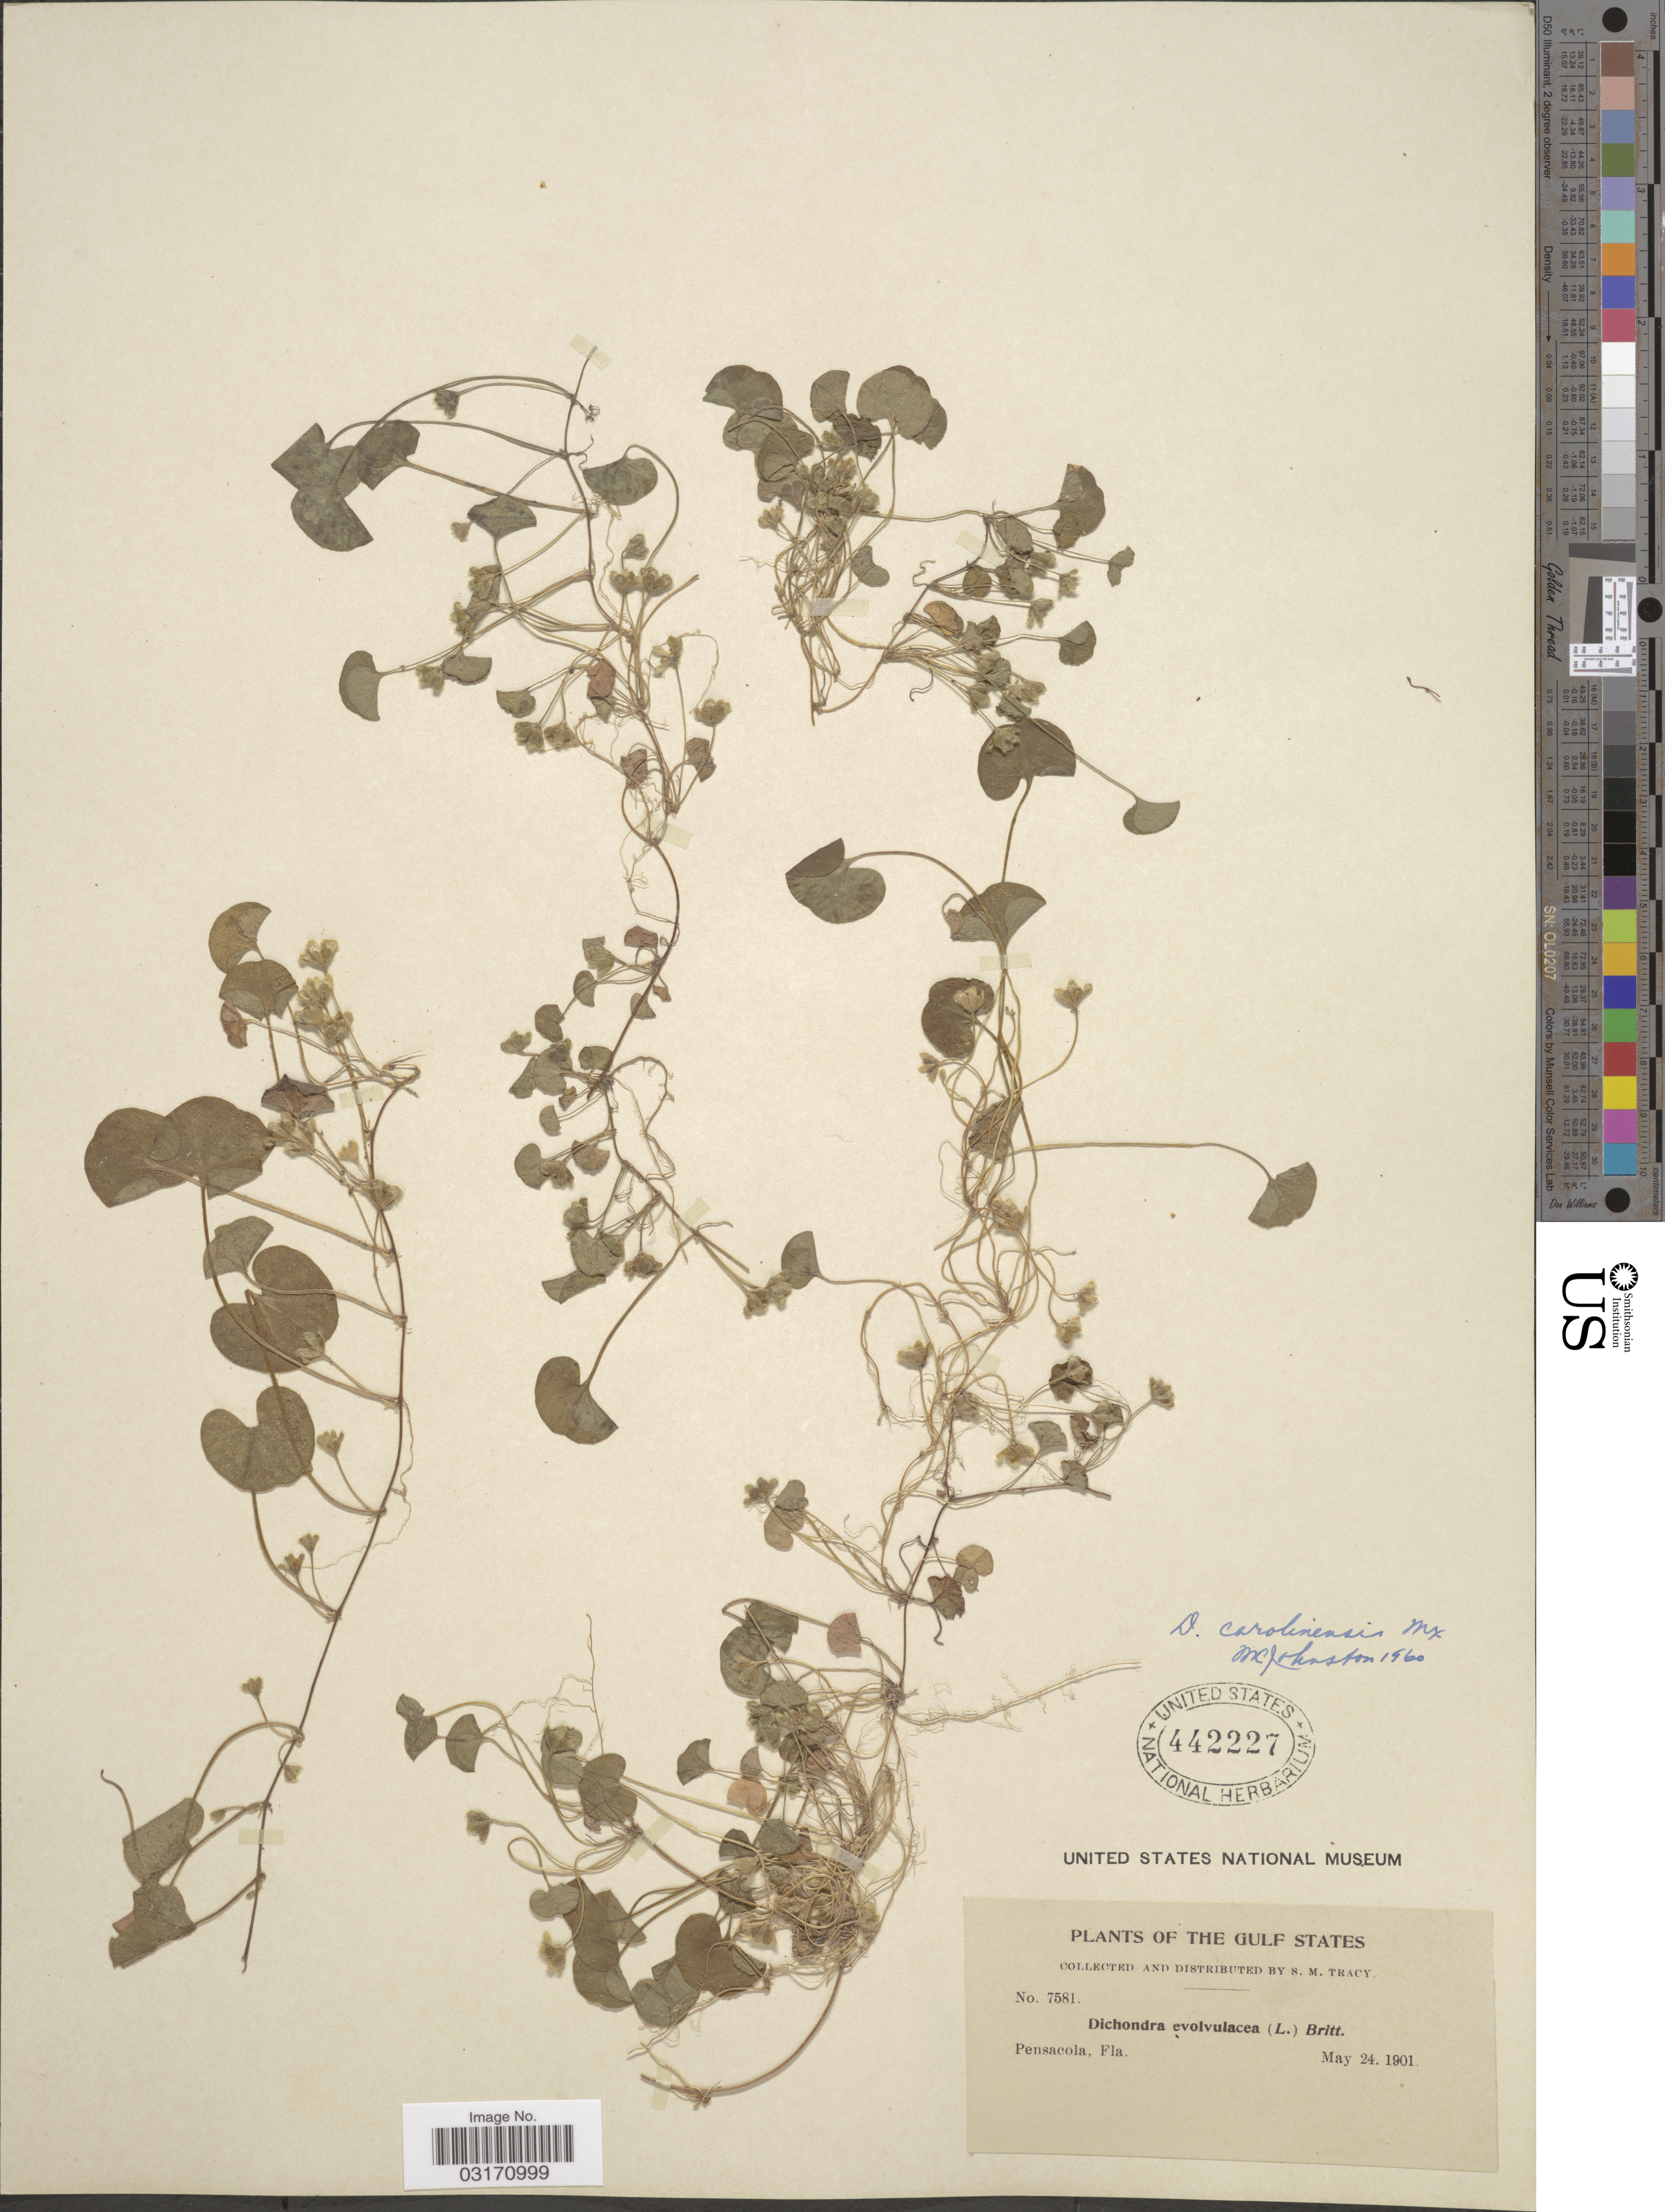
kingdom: Plantae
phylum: Tracheophyta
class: Magnoliopsida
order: Solanales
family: Convolvulaceae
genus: Dichondra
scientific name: Dichondra carolinensis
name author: Michx.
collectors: S. M. Tracy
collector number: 7581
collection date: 1901-05-24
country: United States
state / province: Florida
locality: Gulf States. Pensacola.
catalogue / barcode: US 442227